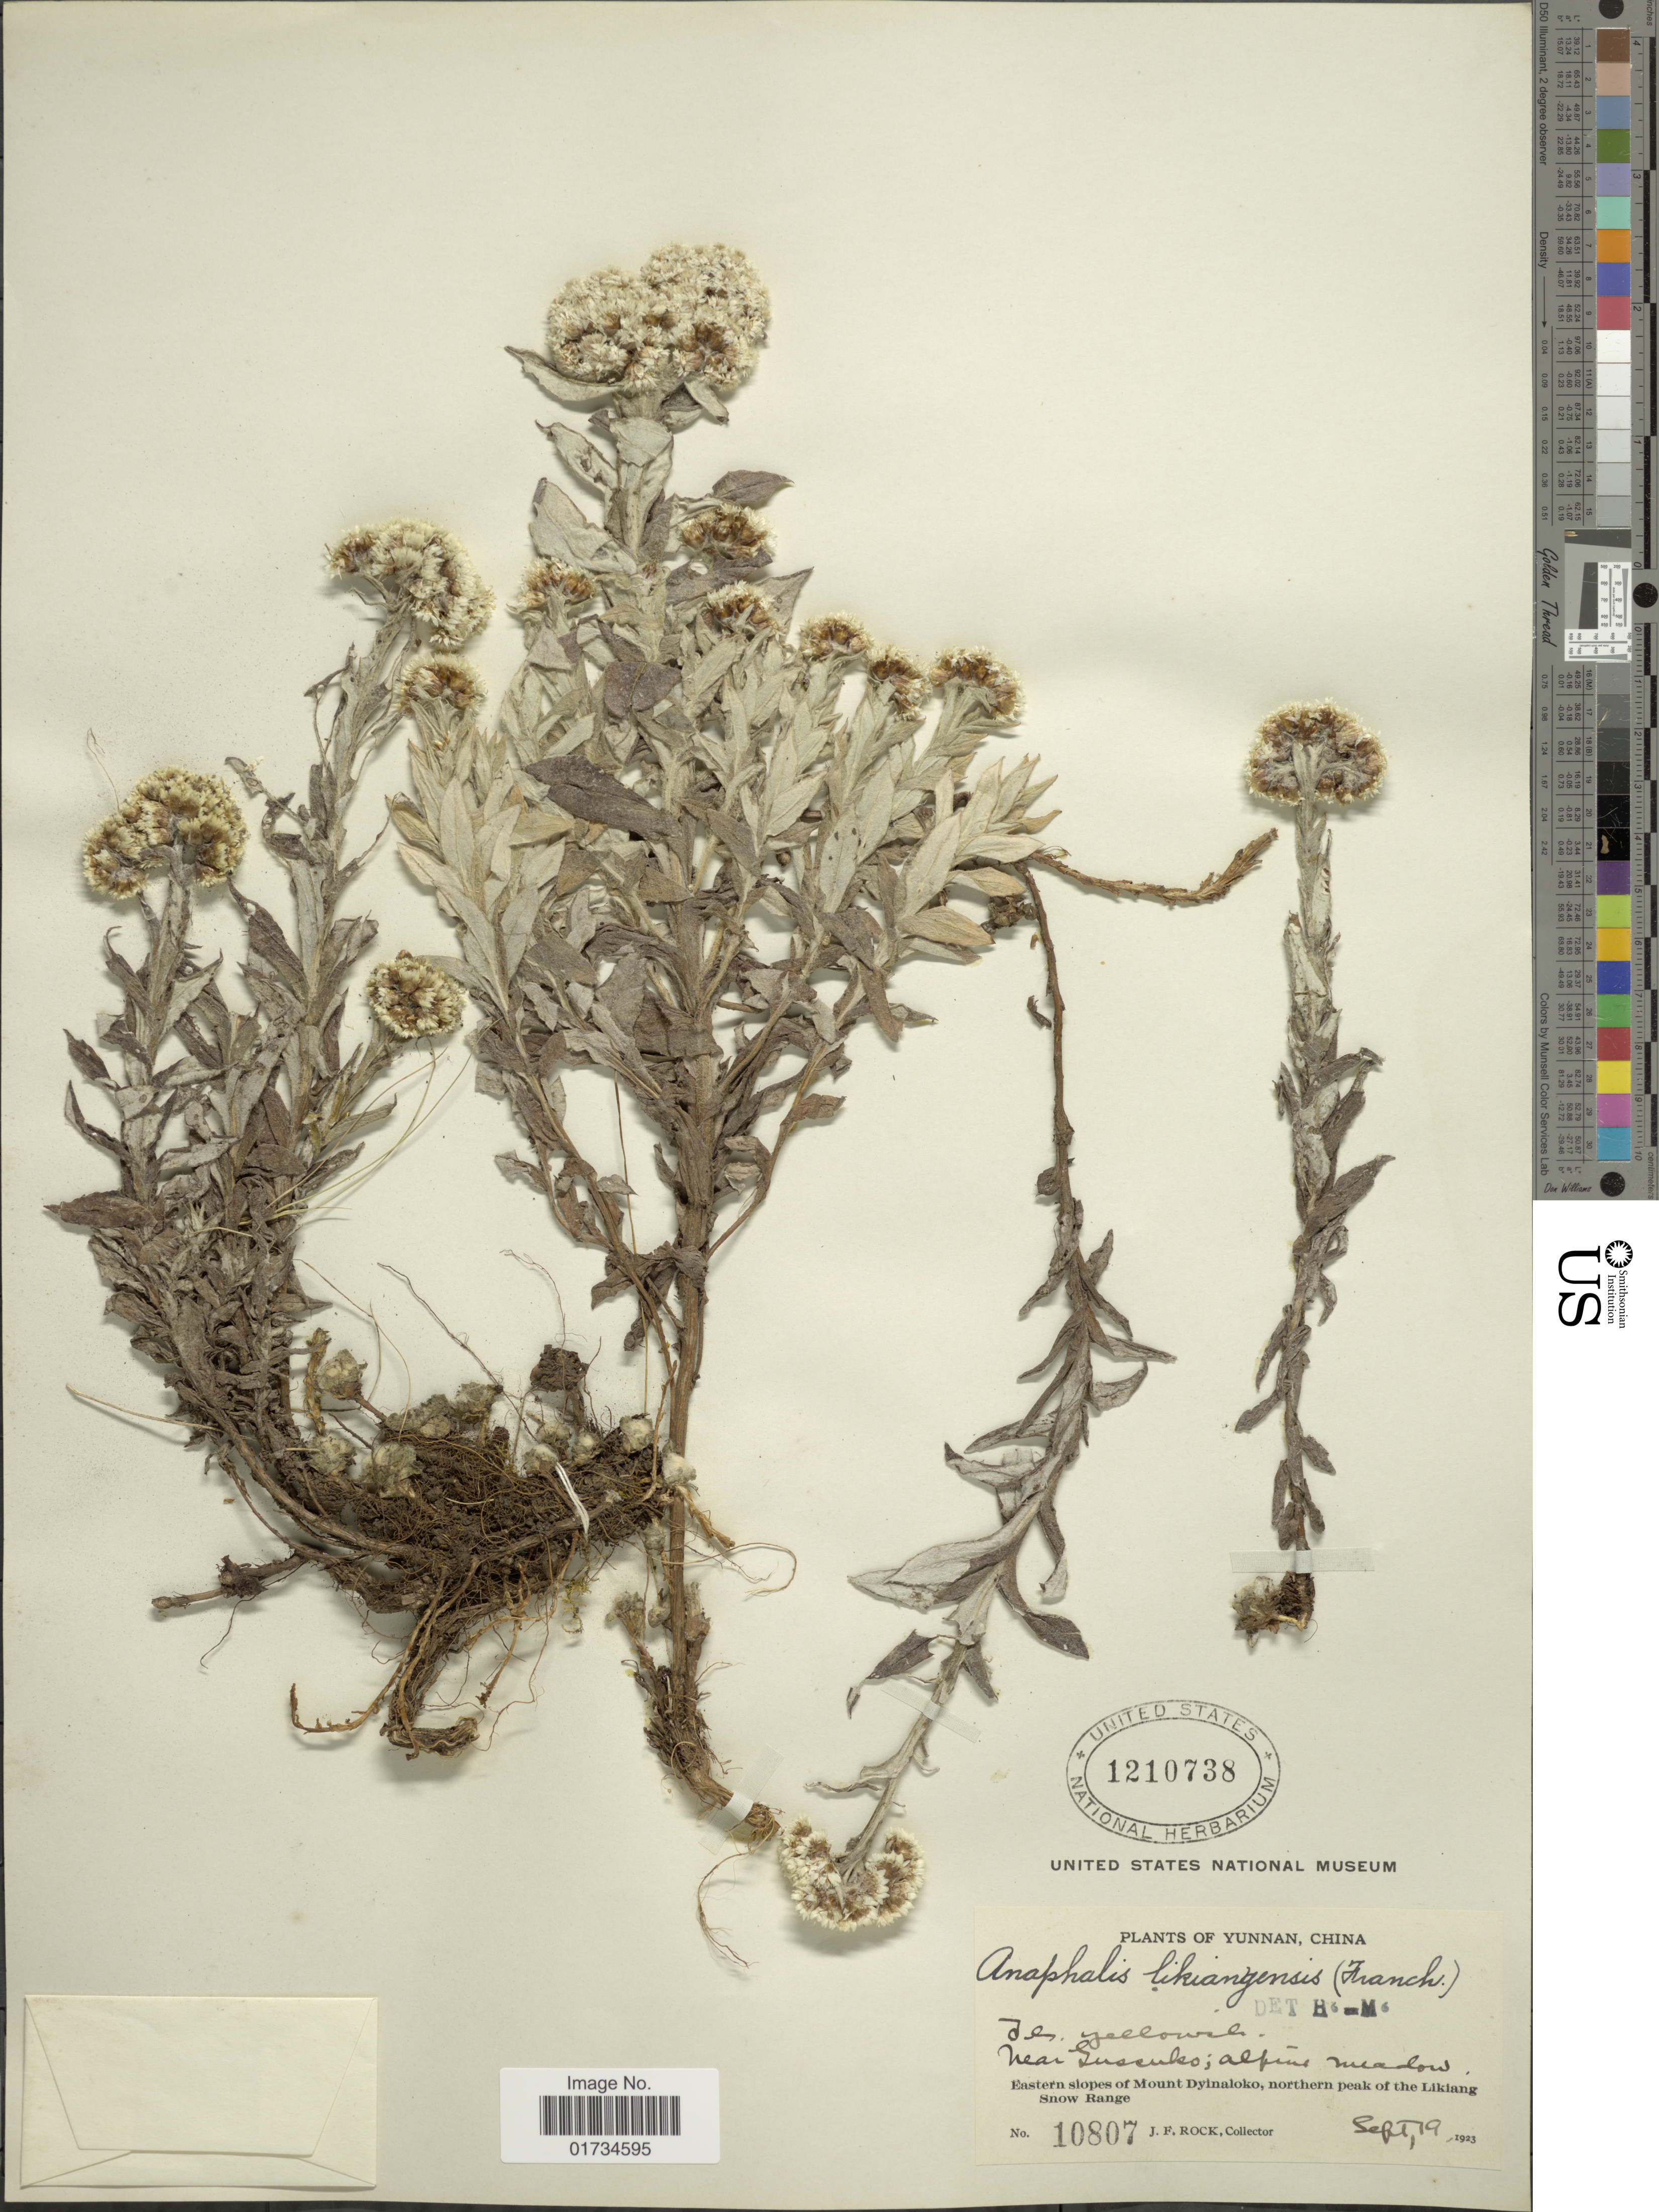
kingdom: Plantae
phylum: Tracheophyta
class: Magnoliopsida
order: Asterales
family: Asteraceae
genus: Anaphalis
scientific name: Anaphalis likiangensis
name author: (Franch.) Y. Ling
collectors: J. Rock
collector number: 10807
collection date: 1923-09-19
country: China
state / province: Yunnan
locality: Yunnan, China. near Gussulao, alpine meadow. Eastern slopes of Mount Dyinaloko, northern peak of Likian Snow Range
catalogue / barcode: US 1210738